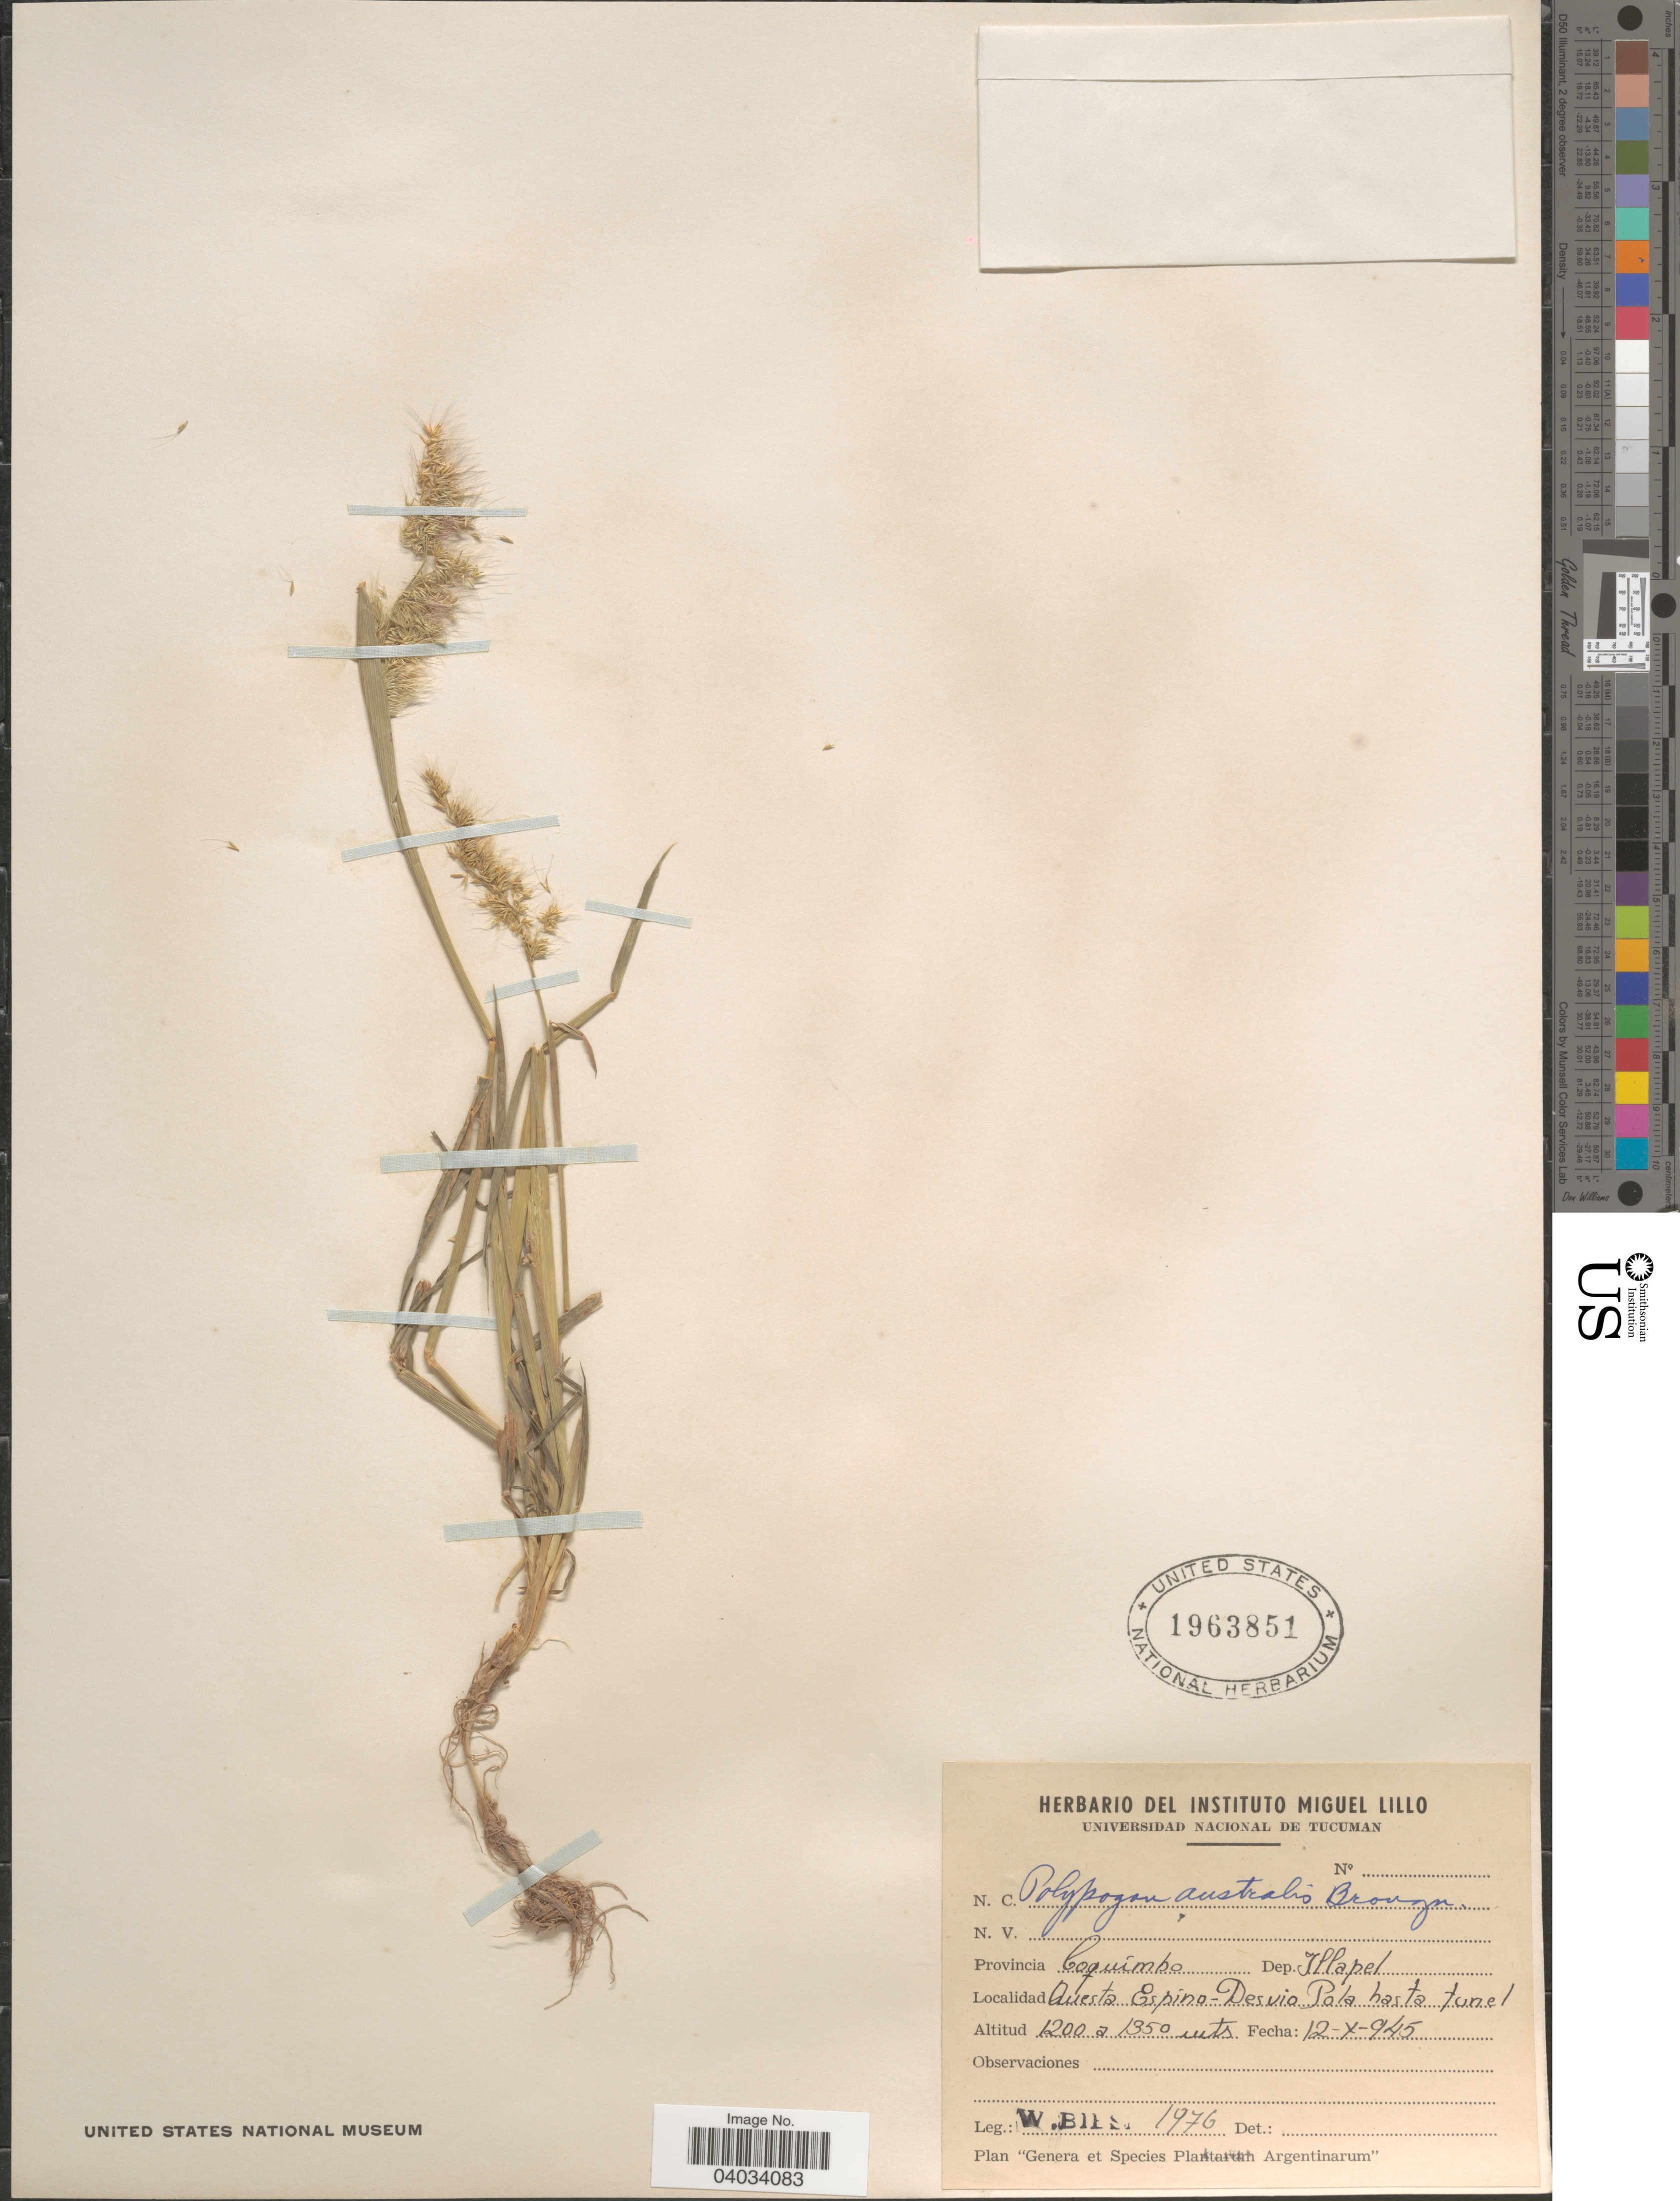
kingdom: Plantae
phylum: Tracheophyta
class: Liliopsida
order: Poales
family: Poaceae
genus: Polypogon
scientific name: Polypogon australis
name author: Brongn.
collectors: W. Biese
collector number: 1976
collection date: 1945-10-12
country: Chile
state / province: Coquimbo (IV)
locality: Dep. Illapel. Questa Espina-Desvio Pola hasta tunel.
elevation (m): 1200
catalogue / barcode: US 1963851